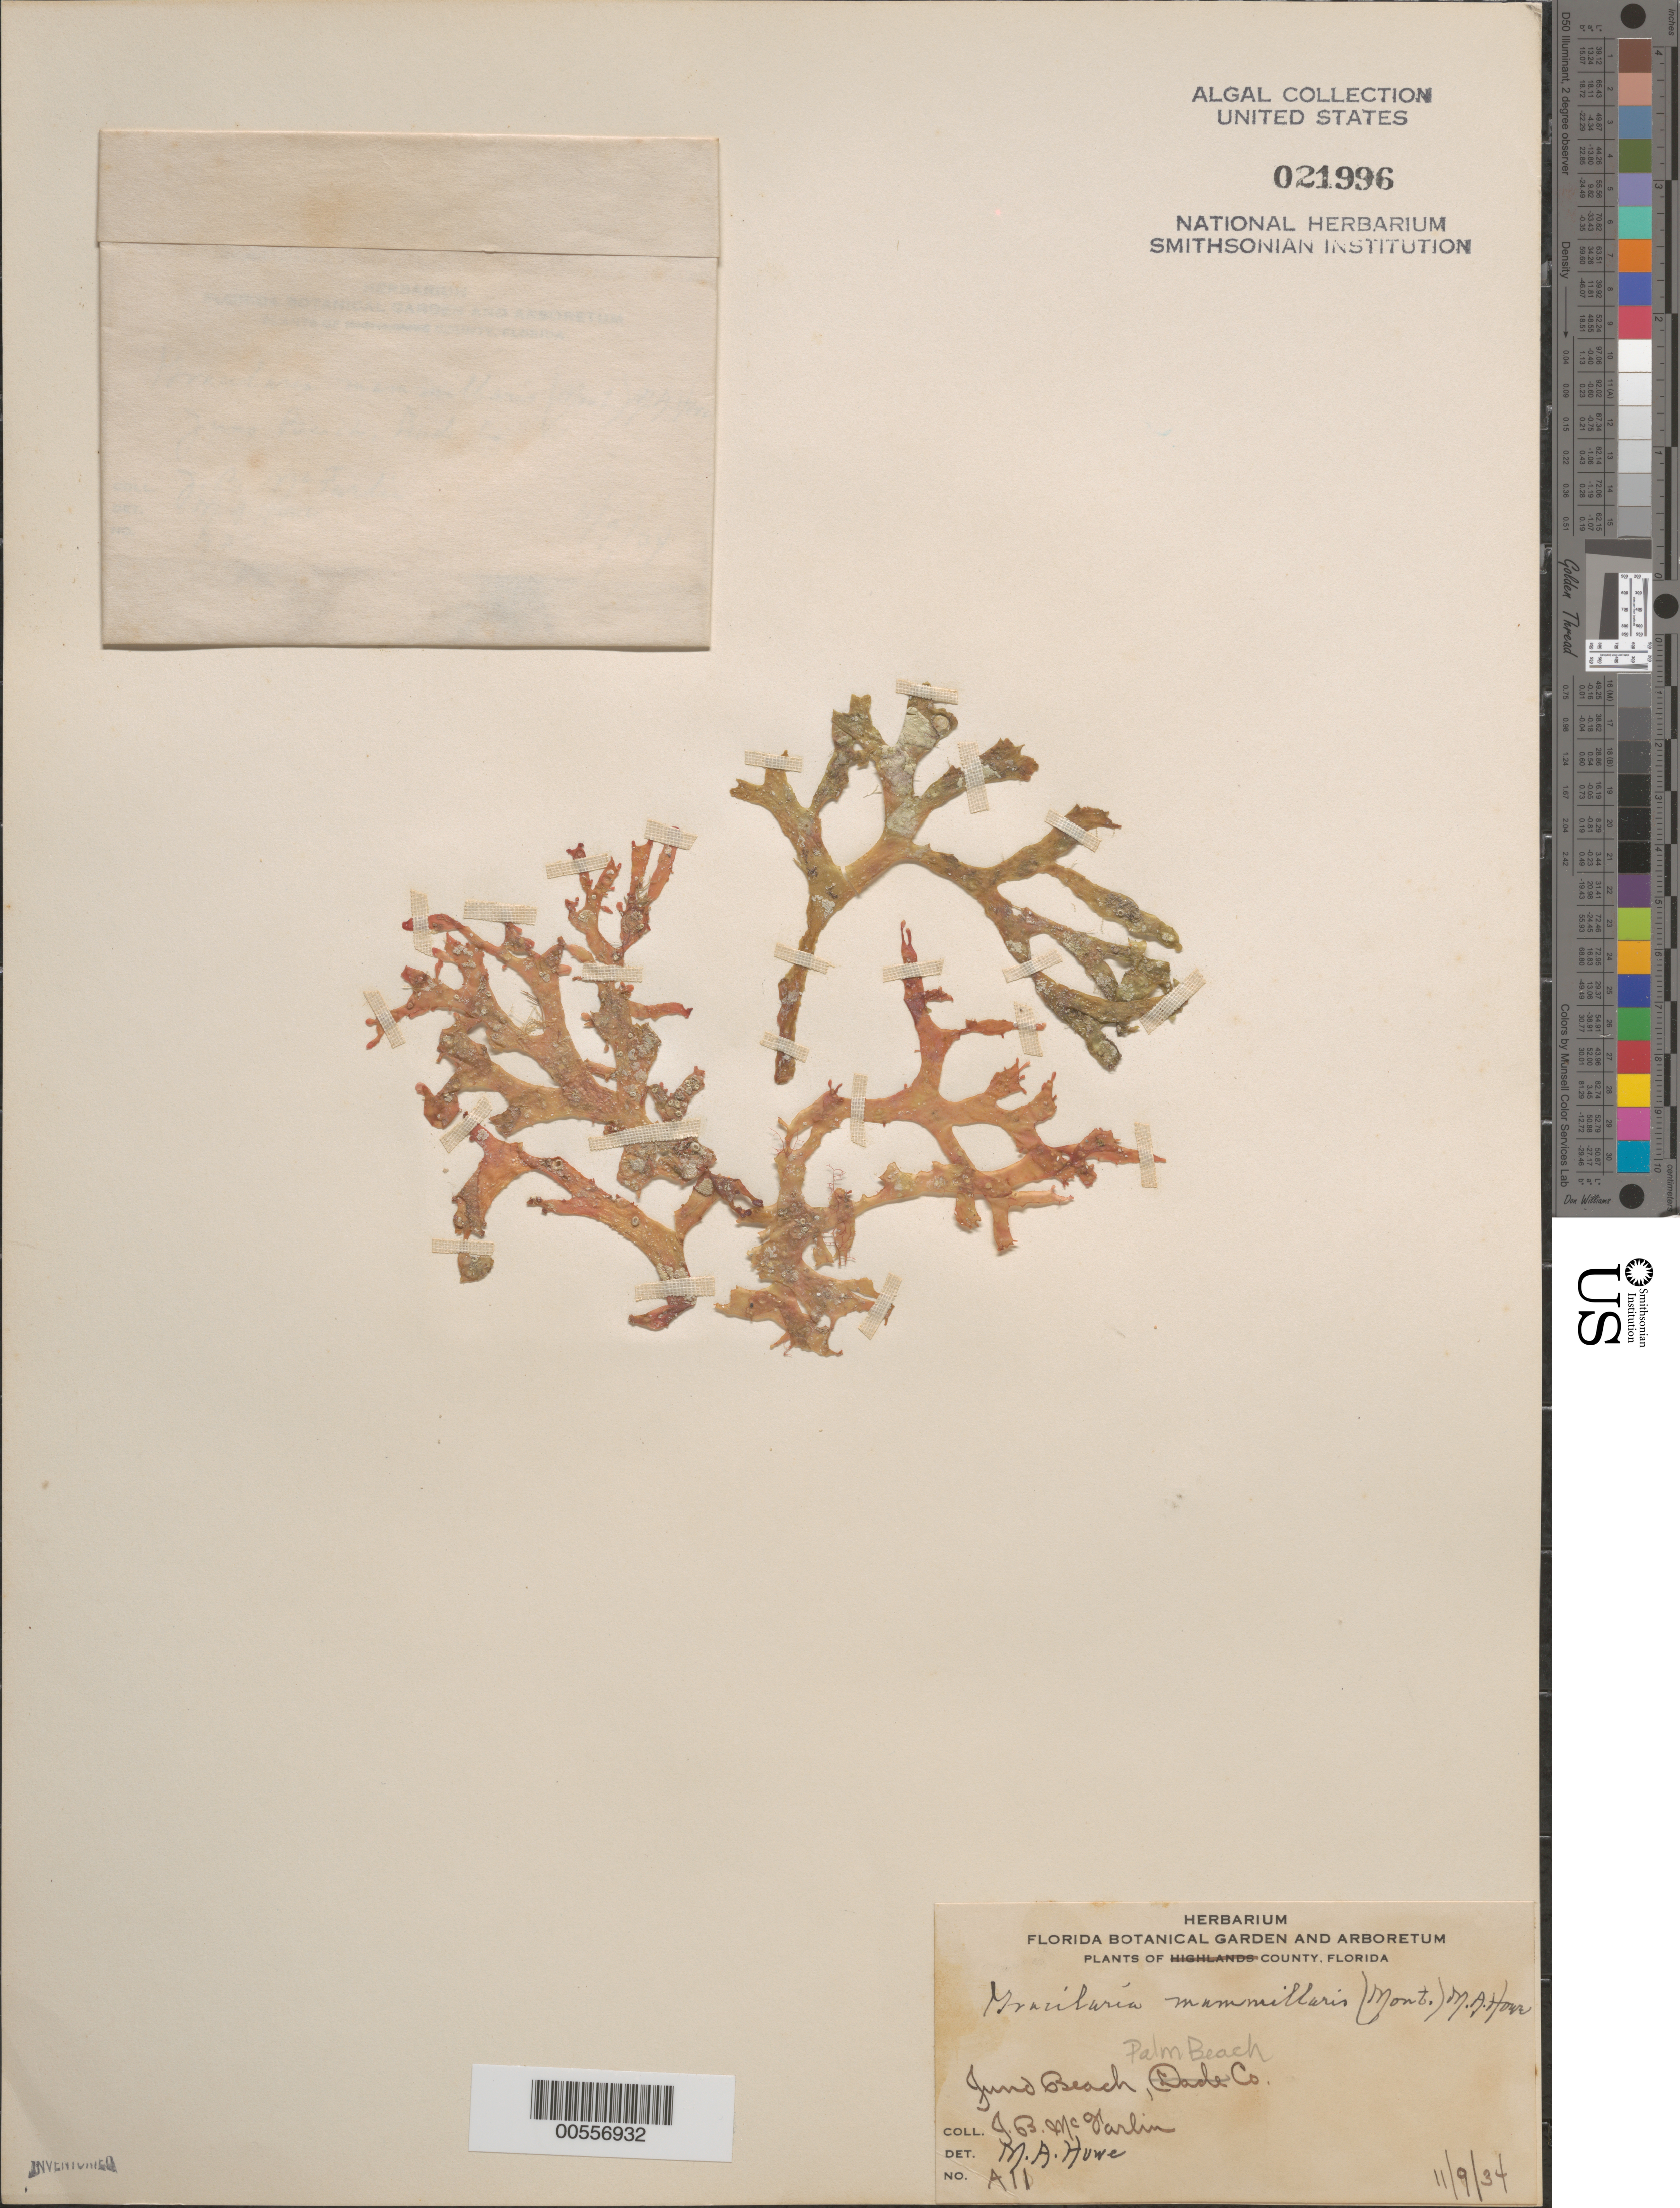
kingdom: Plantae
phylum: Rhodophyta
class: Florideophyceae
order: Gracilariales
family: Gracilariaceae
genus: Gracilaria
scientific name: Gracilaria mammillaris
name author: (Mont.) M. Howe in Britton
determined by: Howe, M. A.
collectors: J. McFarlin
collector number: A11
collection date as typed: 09 Nov 1934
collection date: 1934-11-09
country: United States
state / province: Florida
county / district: Palm Beach County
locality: Juno Beach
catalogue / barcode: US 21996